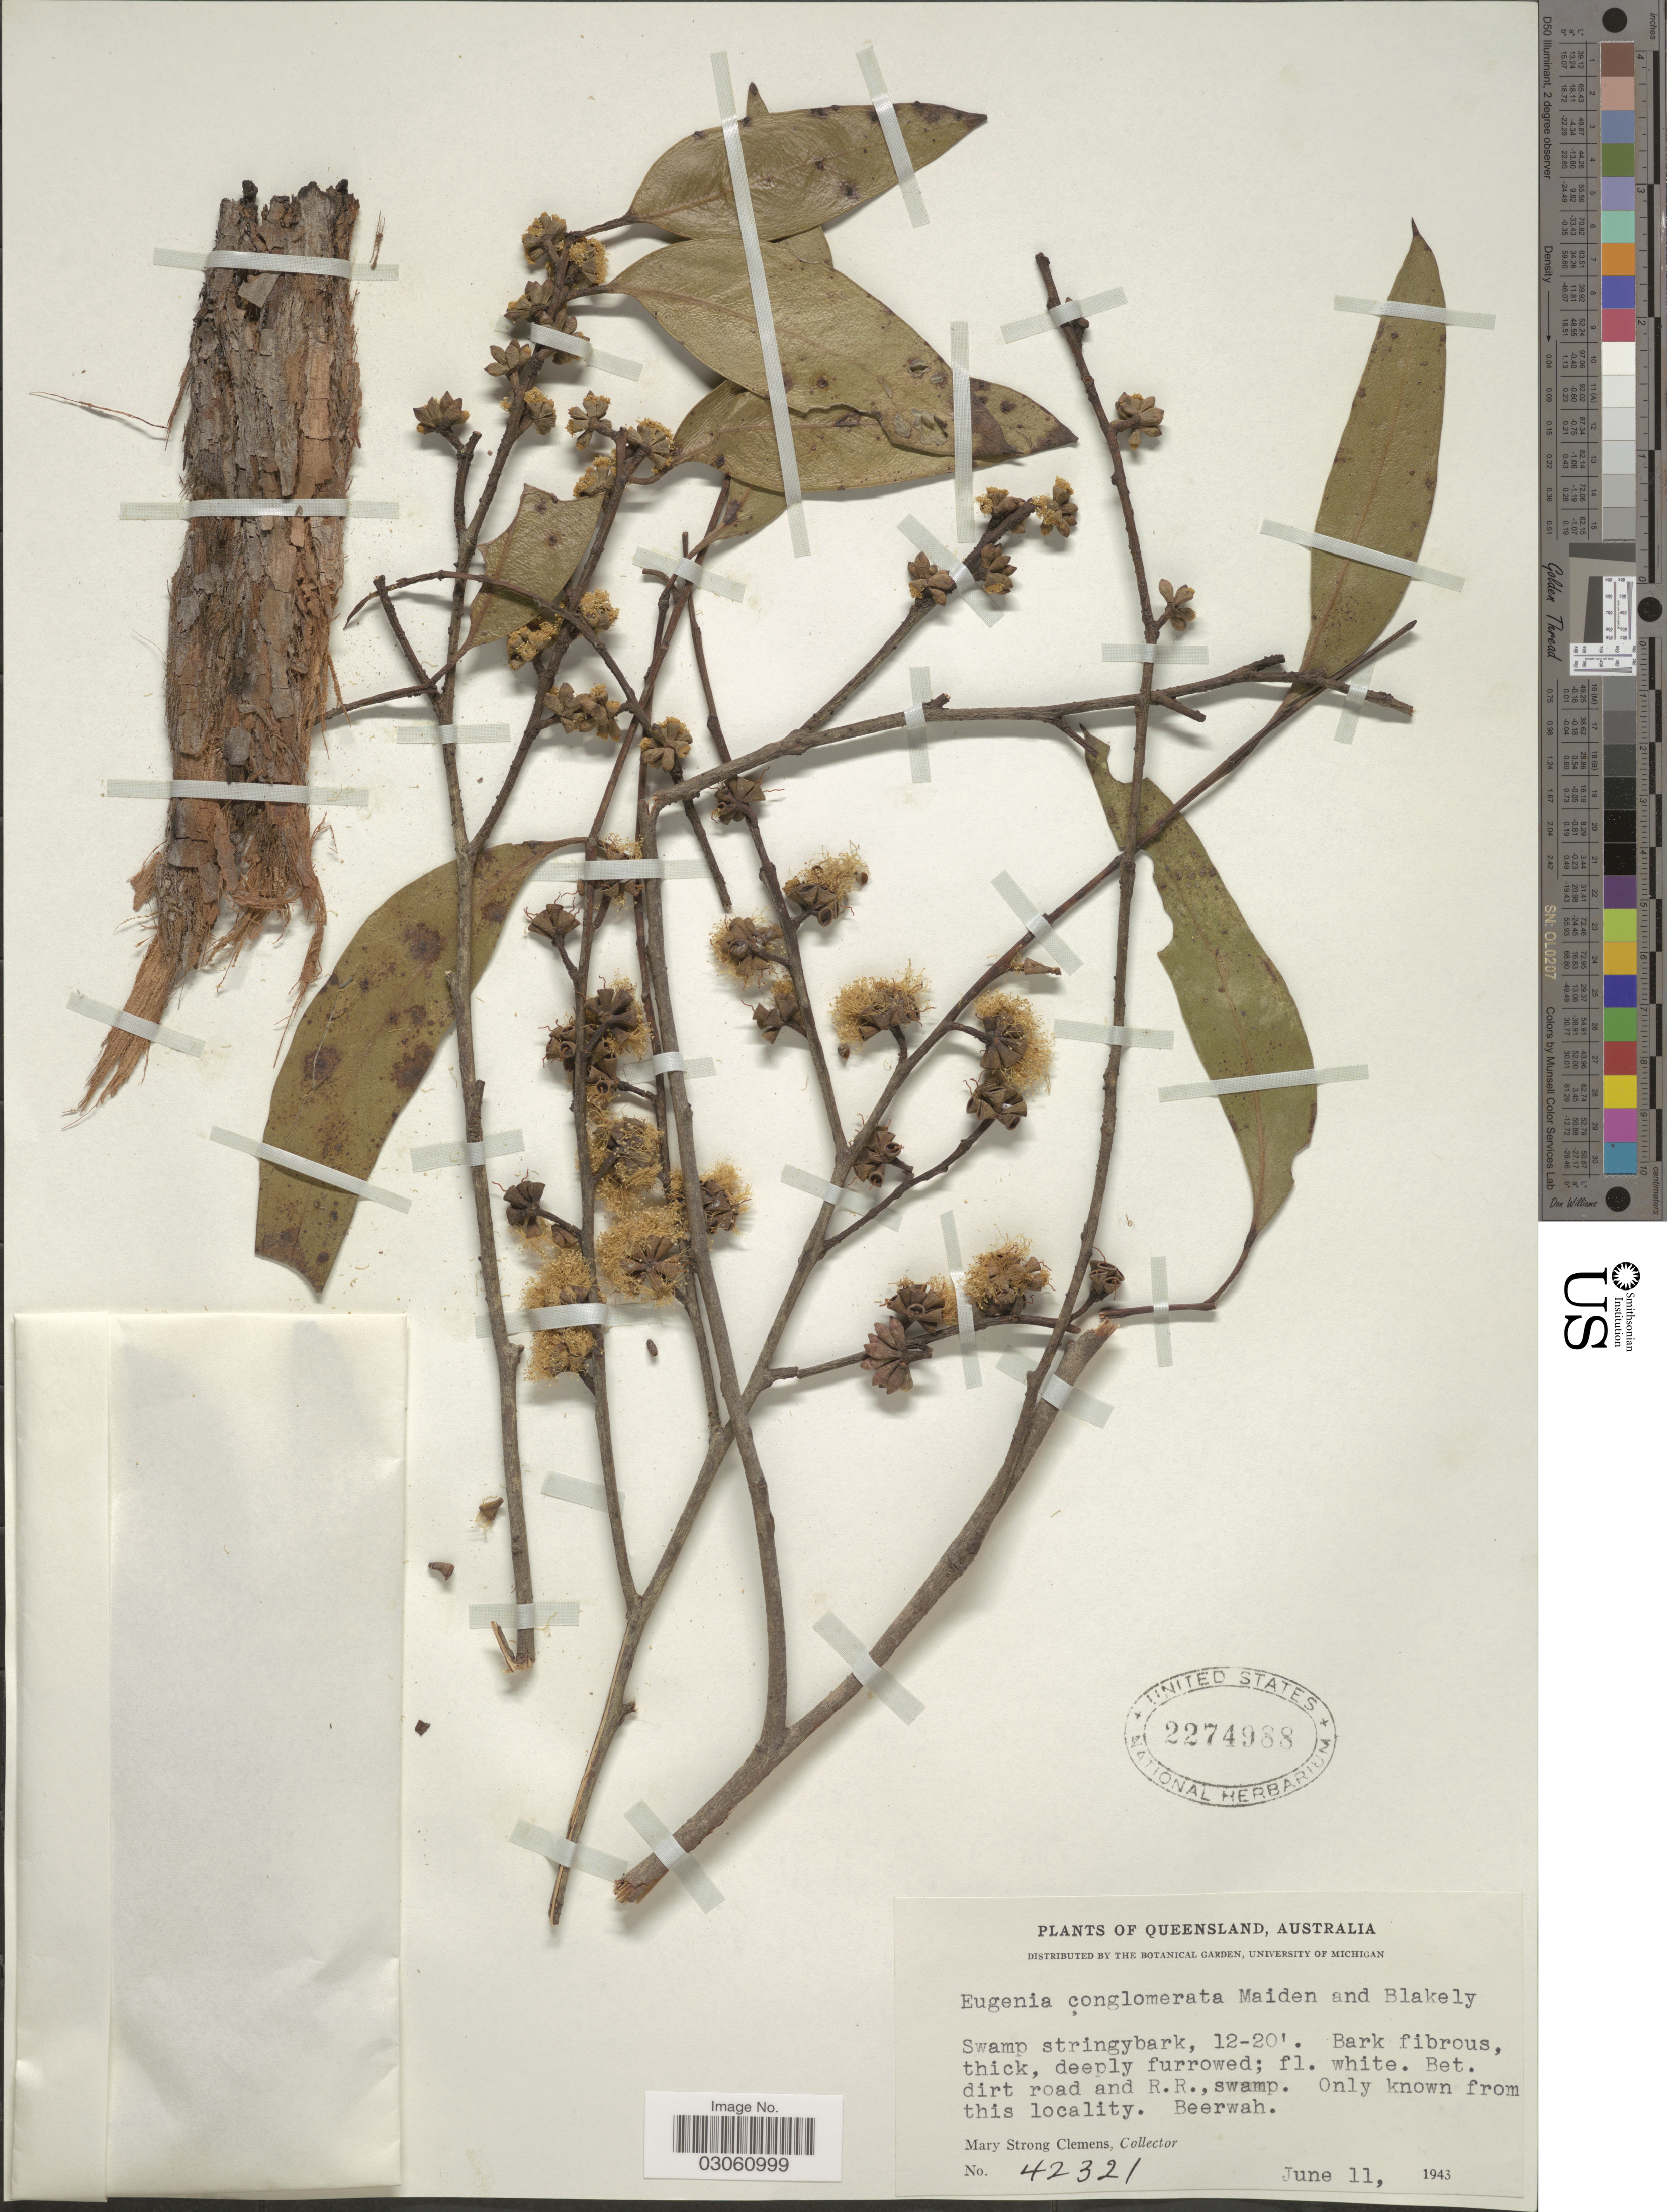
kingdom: Plantae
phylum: Tracheophyta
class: Magnoliopsida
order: Myrtales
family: Myrtaceae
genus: Eucalyptus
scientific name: Eucalyptus conglomerata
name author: Maiden & Blakely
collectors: M. S. Clemens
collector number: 42321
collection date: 1943-06-11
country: Australia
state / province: Queensland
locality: Bet. dirt road and R.R., swamp. Beerwah.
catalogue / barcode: US 2274988